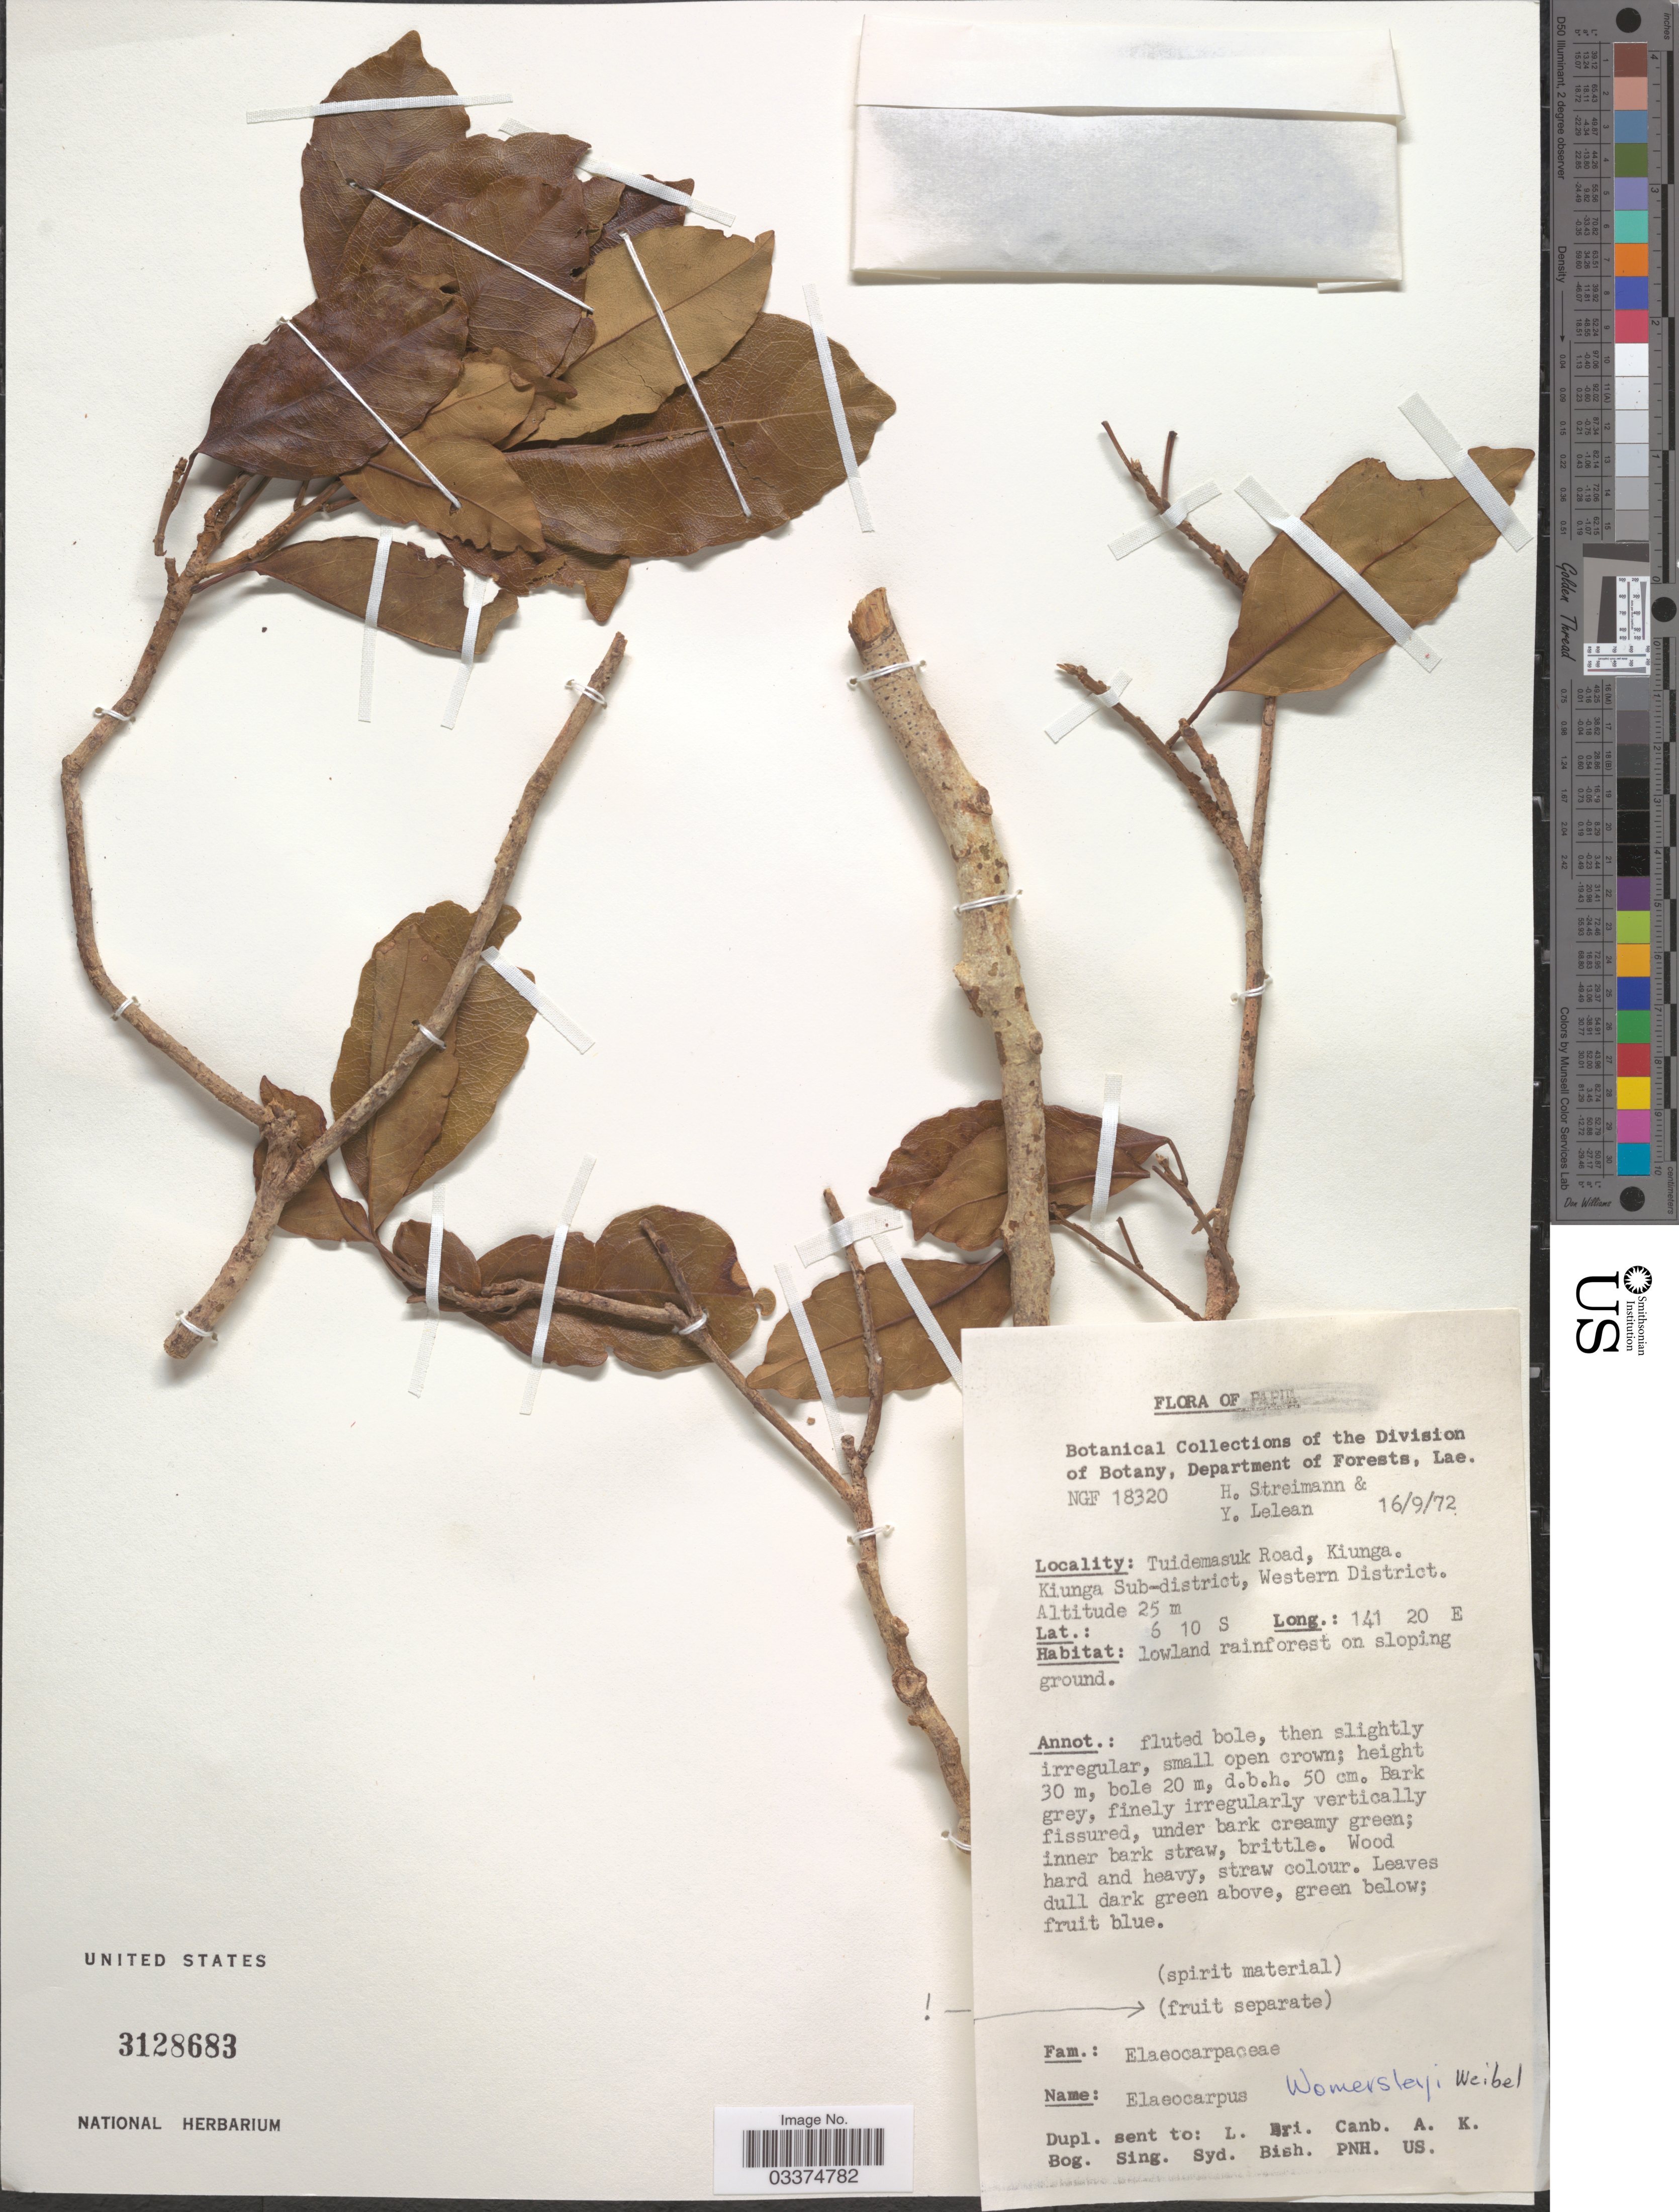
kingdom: Plantae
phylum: Tracheophyta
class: Magnoliopsida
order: Oxalidales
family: Elaeocarpaceae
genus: Elaeocarpus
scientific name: Elaeocarpus womersleyi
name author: Weibel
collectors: H. Streimann & Y. Lelean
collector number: NGF 18320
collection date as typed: Transcribed d/m/y: 16/9/72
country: Papua New Guinea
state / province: Manus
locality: Papua. Tuidemasuk Road, Kiunga. Kiunga-Subdistrict, Western District.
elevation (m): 25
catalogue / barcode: US 3128683